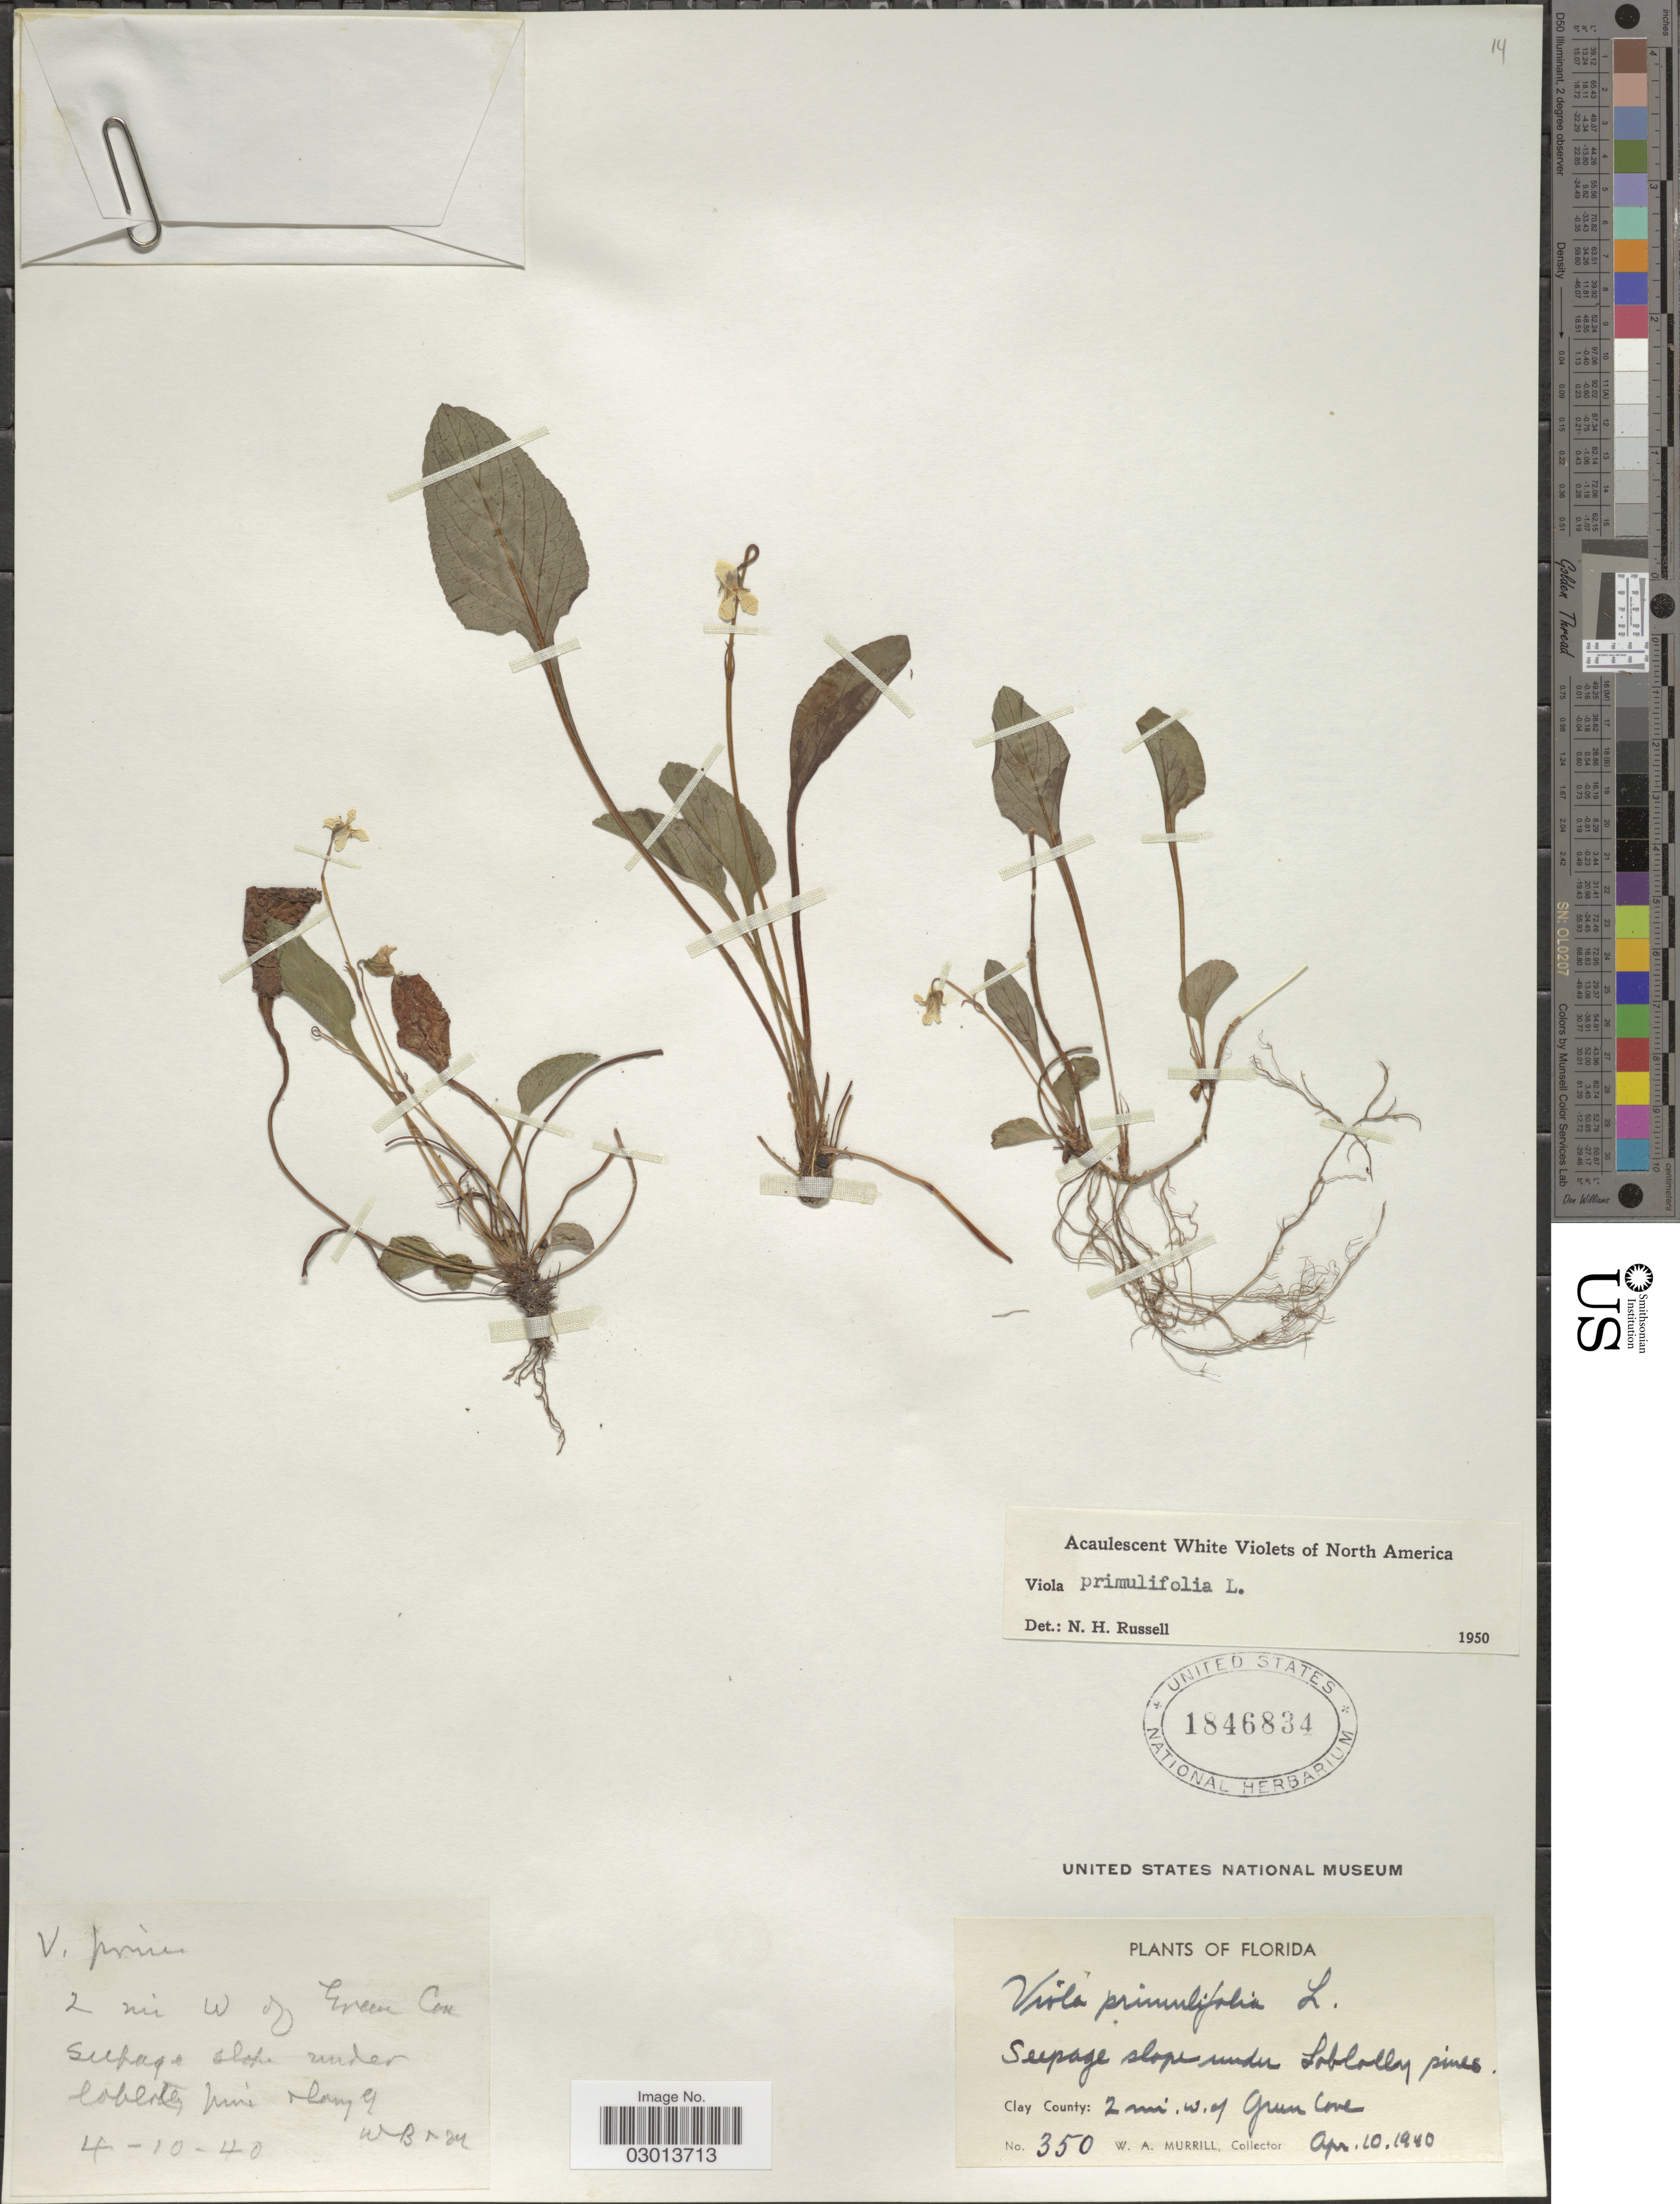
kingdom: Plantae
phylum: Tracheophyta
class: Magnoliopsida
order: Malpighiales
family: Violaceae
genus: Viola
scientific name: Viola primulifolia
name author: L.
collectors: W. A. Murrill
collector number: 350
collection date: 1940-04-10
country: United States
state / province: Florida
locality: Seepage slope under Loblolly pines. Clay County: 2 mi. w. of Green Cove.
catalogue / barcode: US 1846834